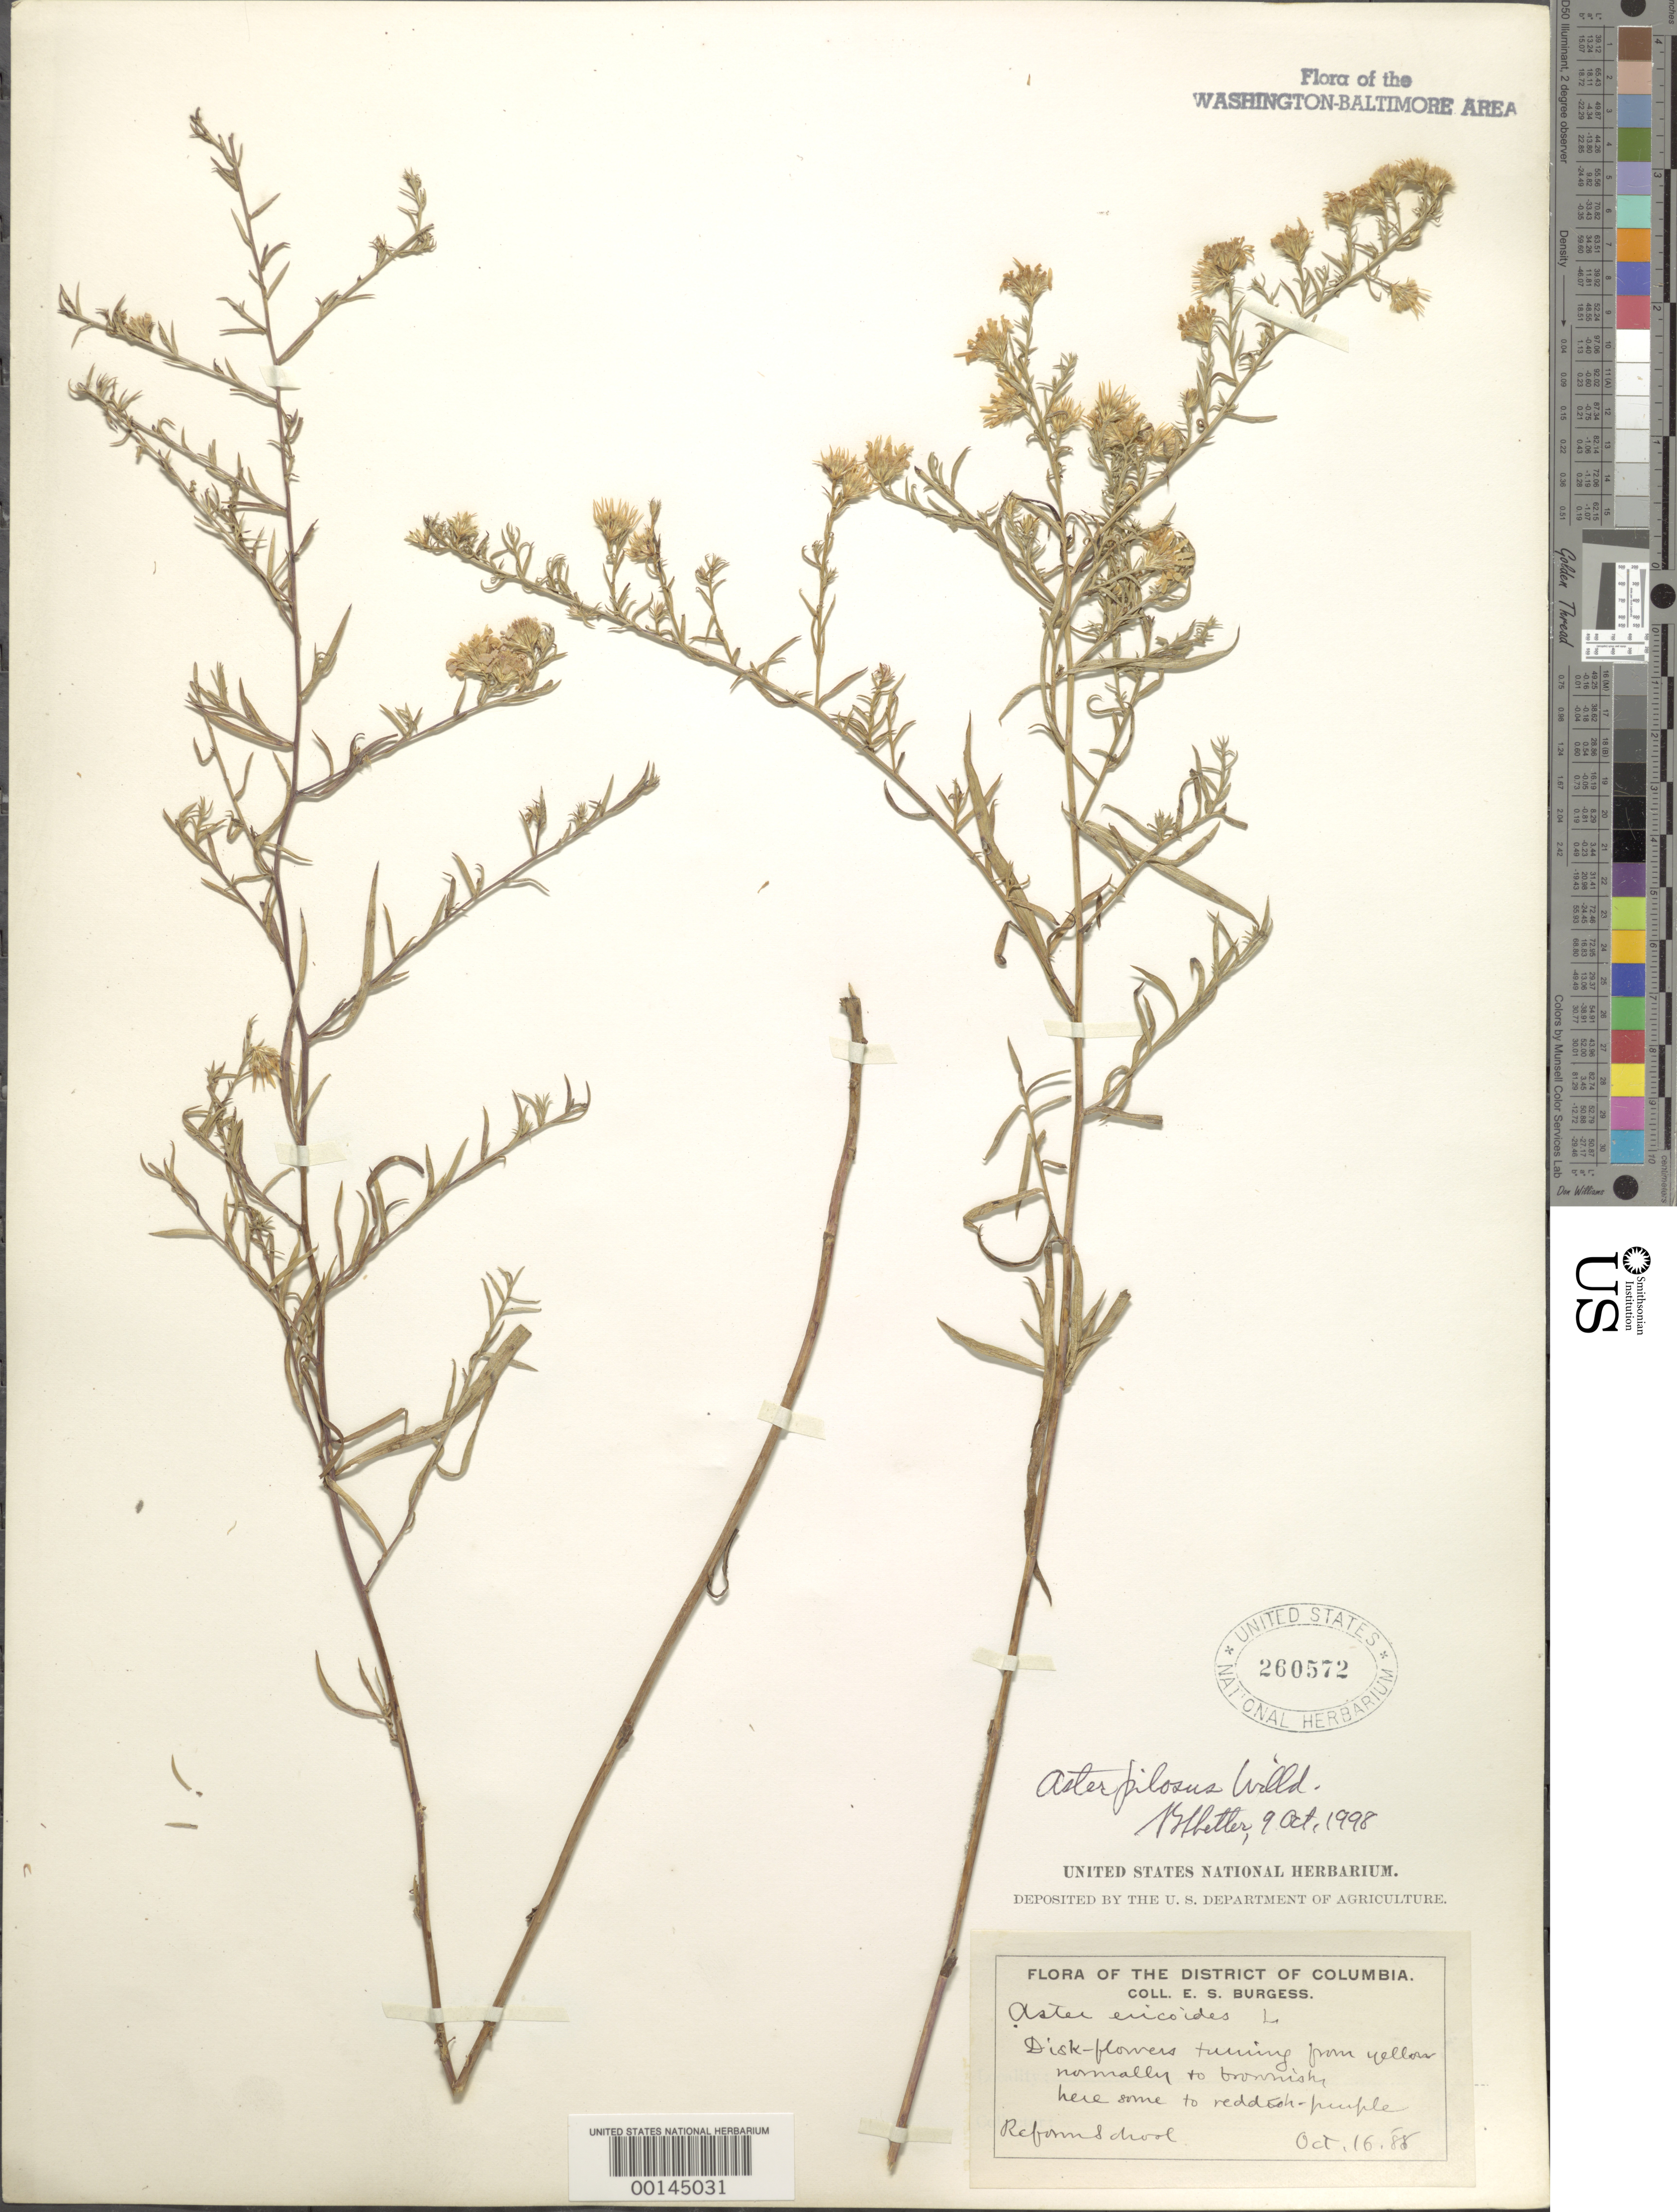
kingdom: Plantae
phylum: Tracheophyta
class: Magnoliopsida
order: Asterales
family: Asteraceae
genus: Symphyotrichum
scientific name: Symphyotrichum pilosum var. pringlei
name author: (A. Gray) G.L. Nesom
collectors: E. Burgess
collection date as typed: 16 Oct 1888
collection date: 1888-10-16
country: United States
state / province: District of Columbia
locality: Reform School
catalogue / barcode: US 260572